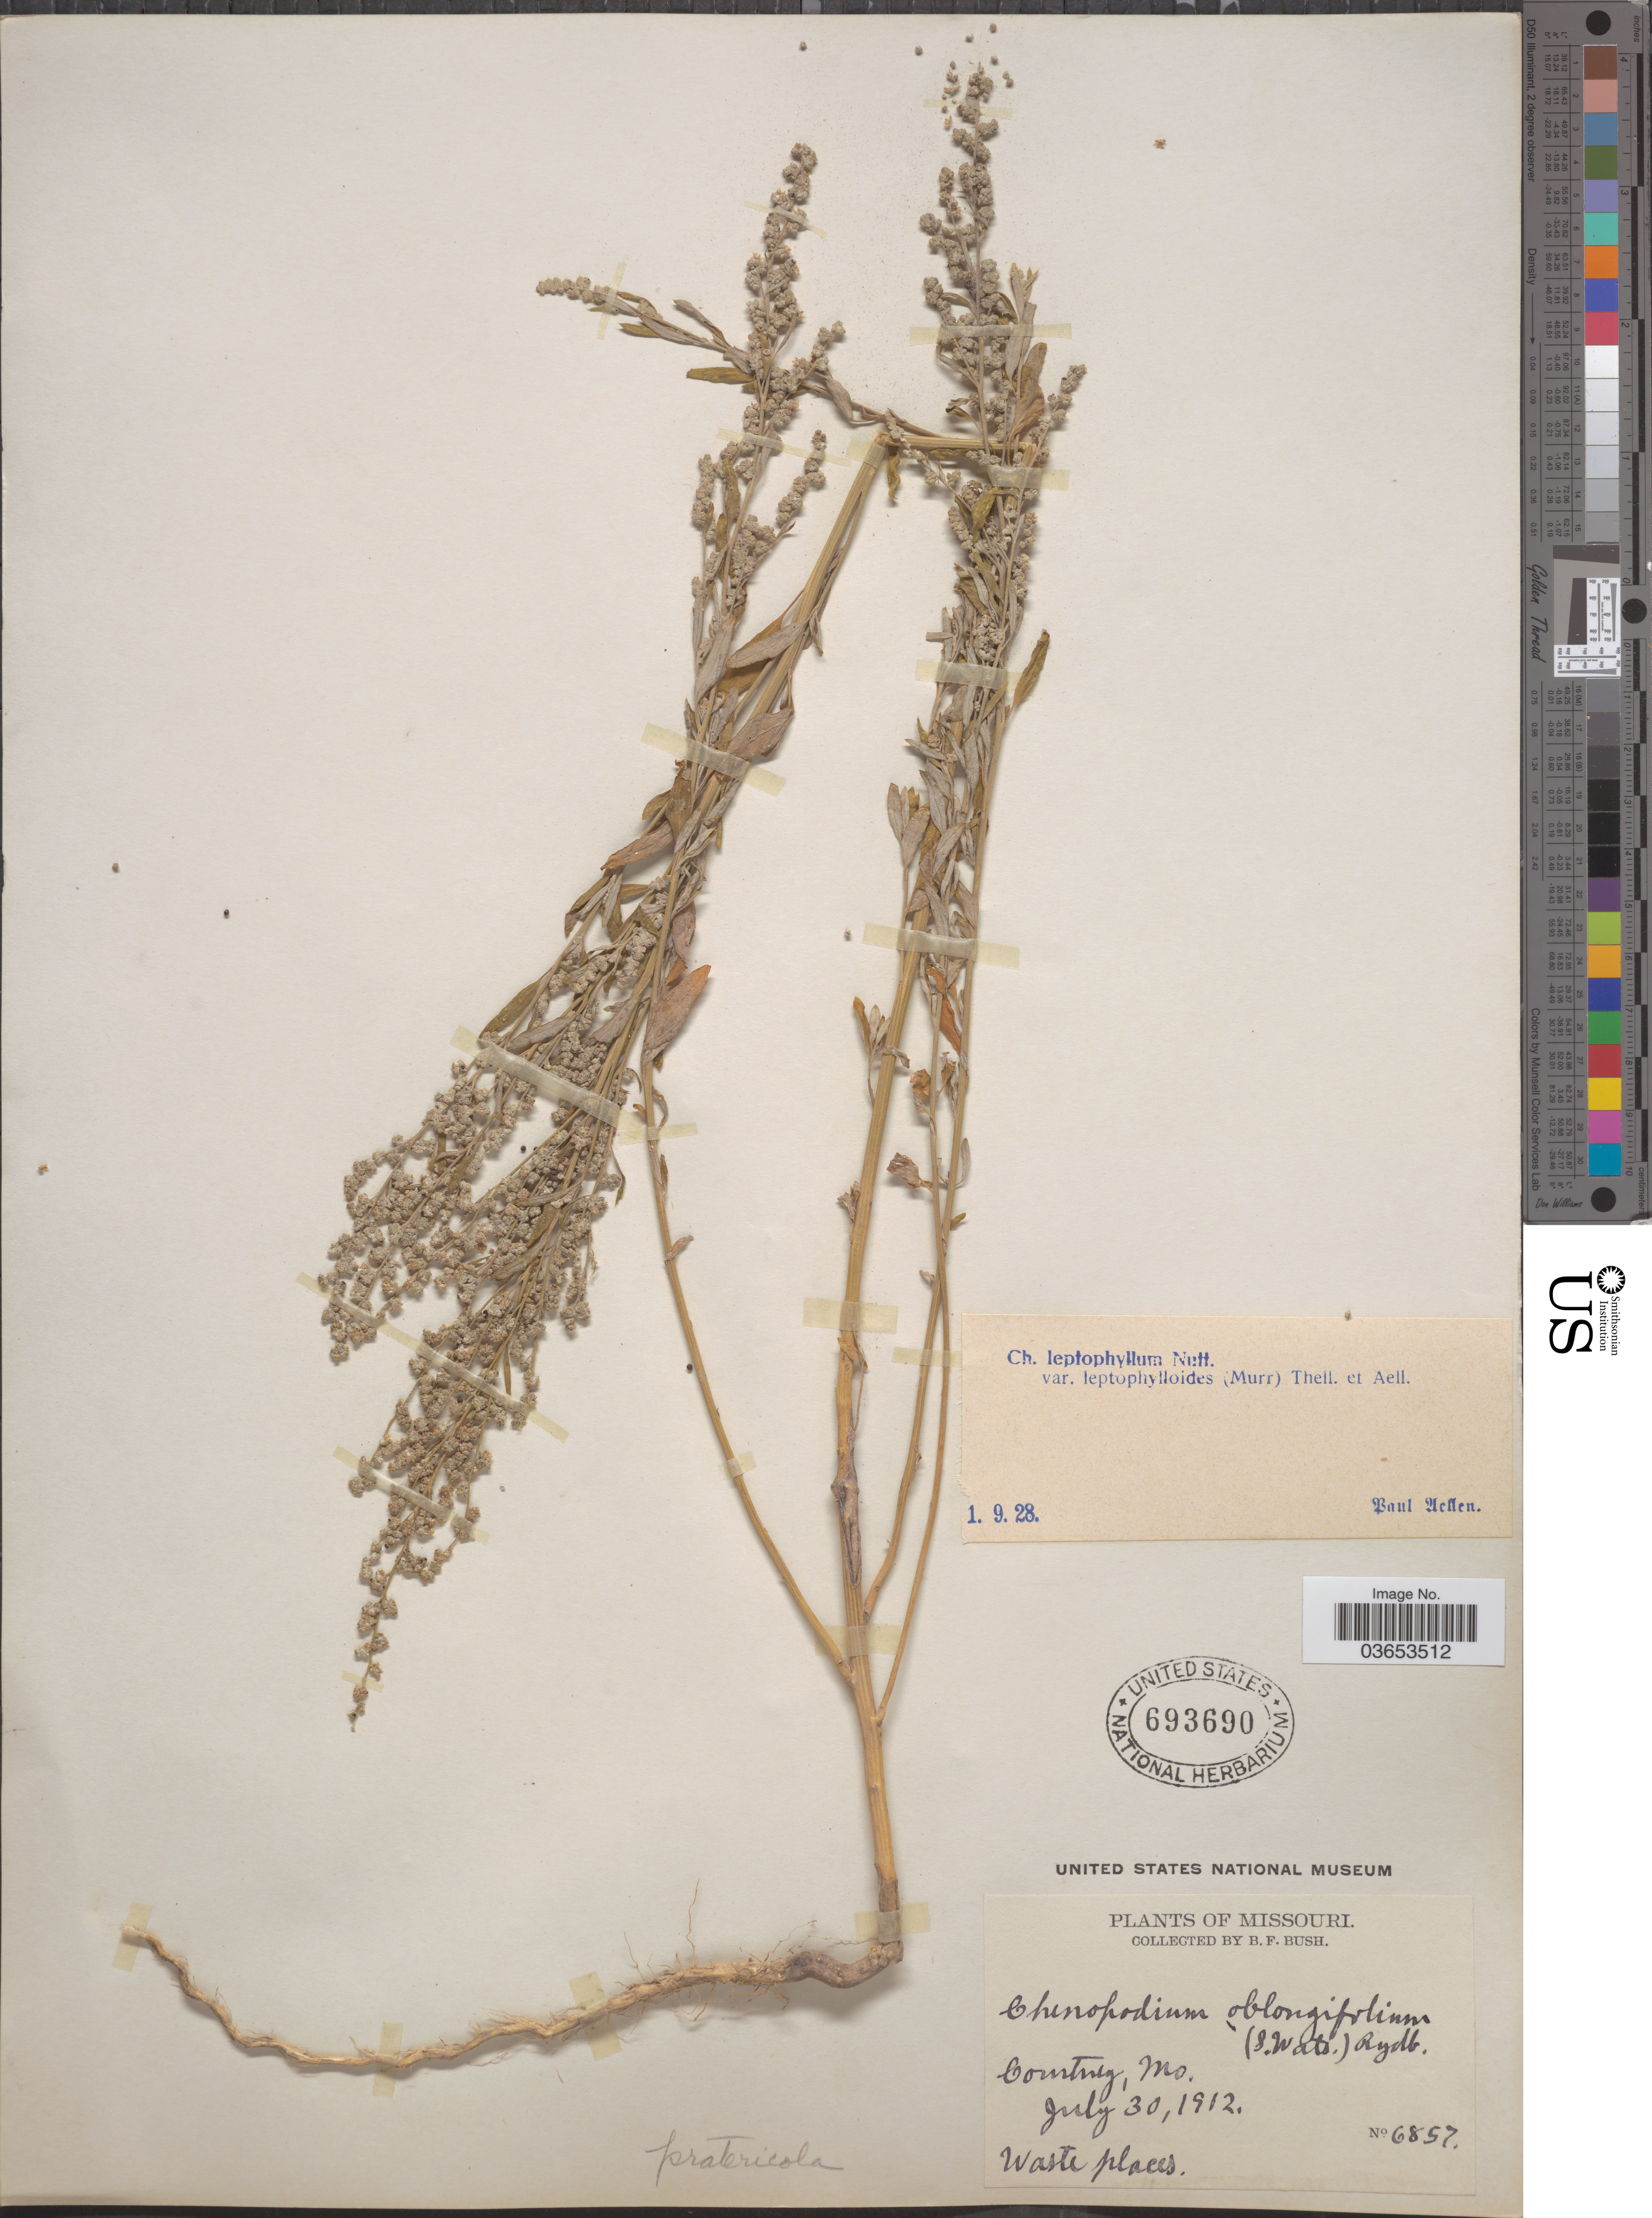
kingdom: Plantae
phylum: Tracheophyta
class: Magnoliopsida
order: Caryophyllales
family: Amaranthaceae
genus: Chenopodium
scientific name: Chenopodium leptophyllum var. leptophylloides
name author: (Murr) Thell. & Aellen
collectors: B. F. Bush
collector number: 6857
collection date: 1912-07-30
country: United States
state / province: Missouri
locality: Courtney.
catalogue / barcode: US 693690